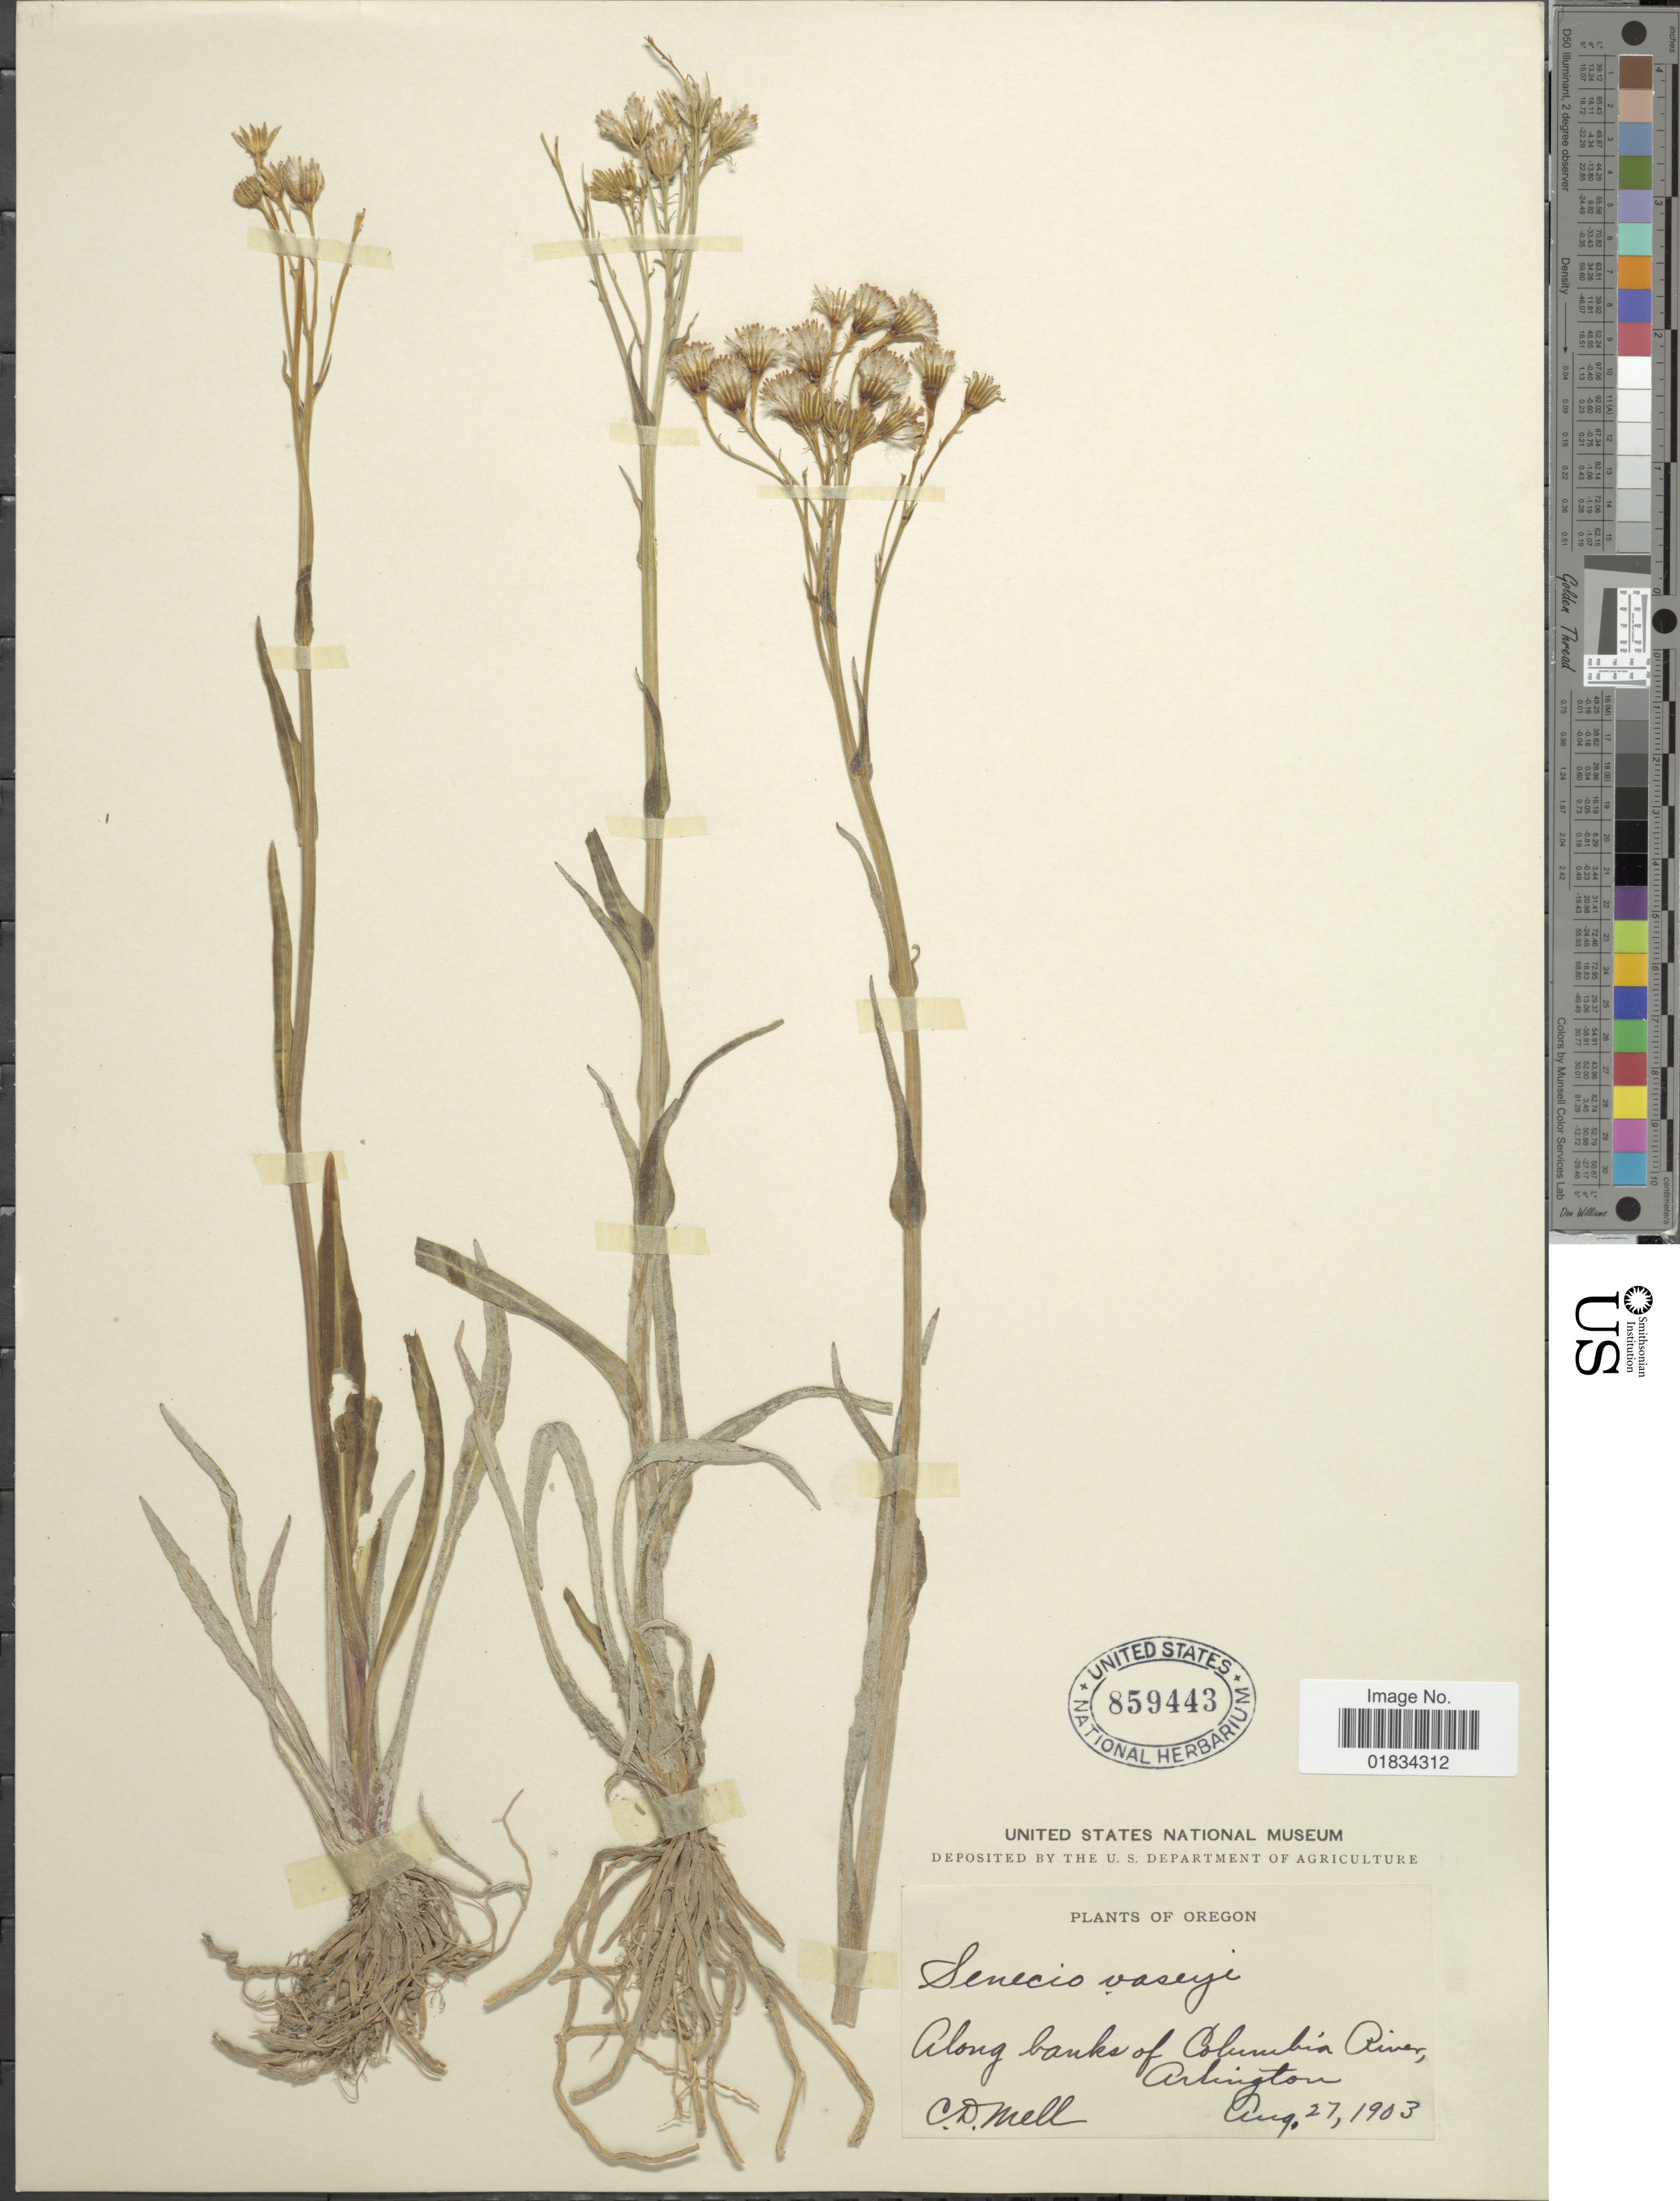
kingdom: Plantae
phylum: Tracheophyta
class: Magnoliopsida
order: Asterales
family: Asteraceae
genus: Senecio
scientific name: Senecio integerrimus var. vaseyi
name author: Cronq.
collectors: C. D. Mell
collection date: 1903-08-27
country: United States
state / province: Oregon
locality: Along banks of Columbia River, Arkington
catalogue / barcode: US 859443